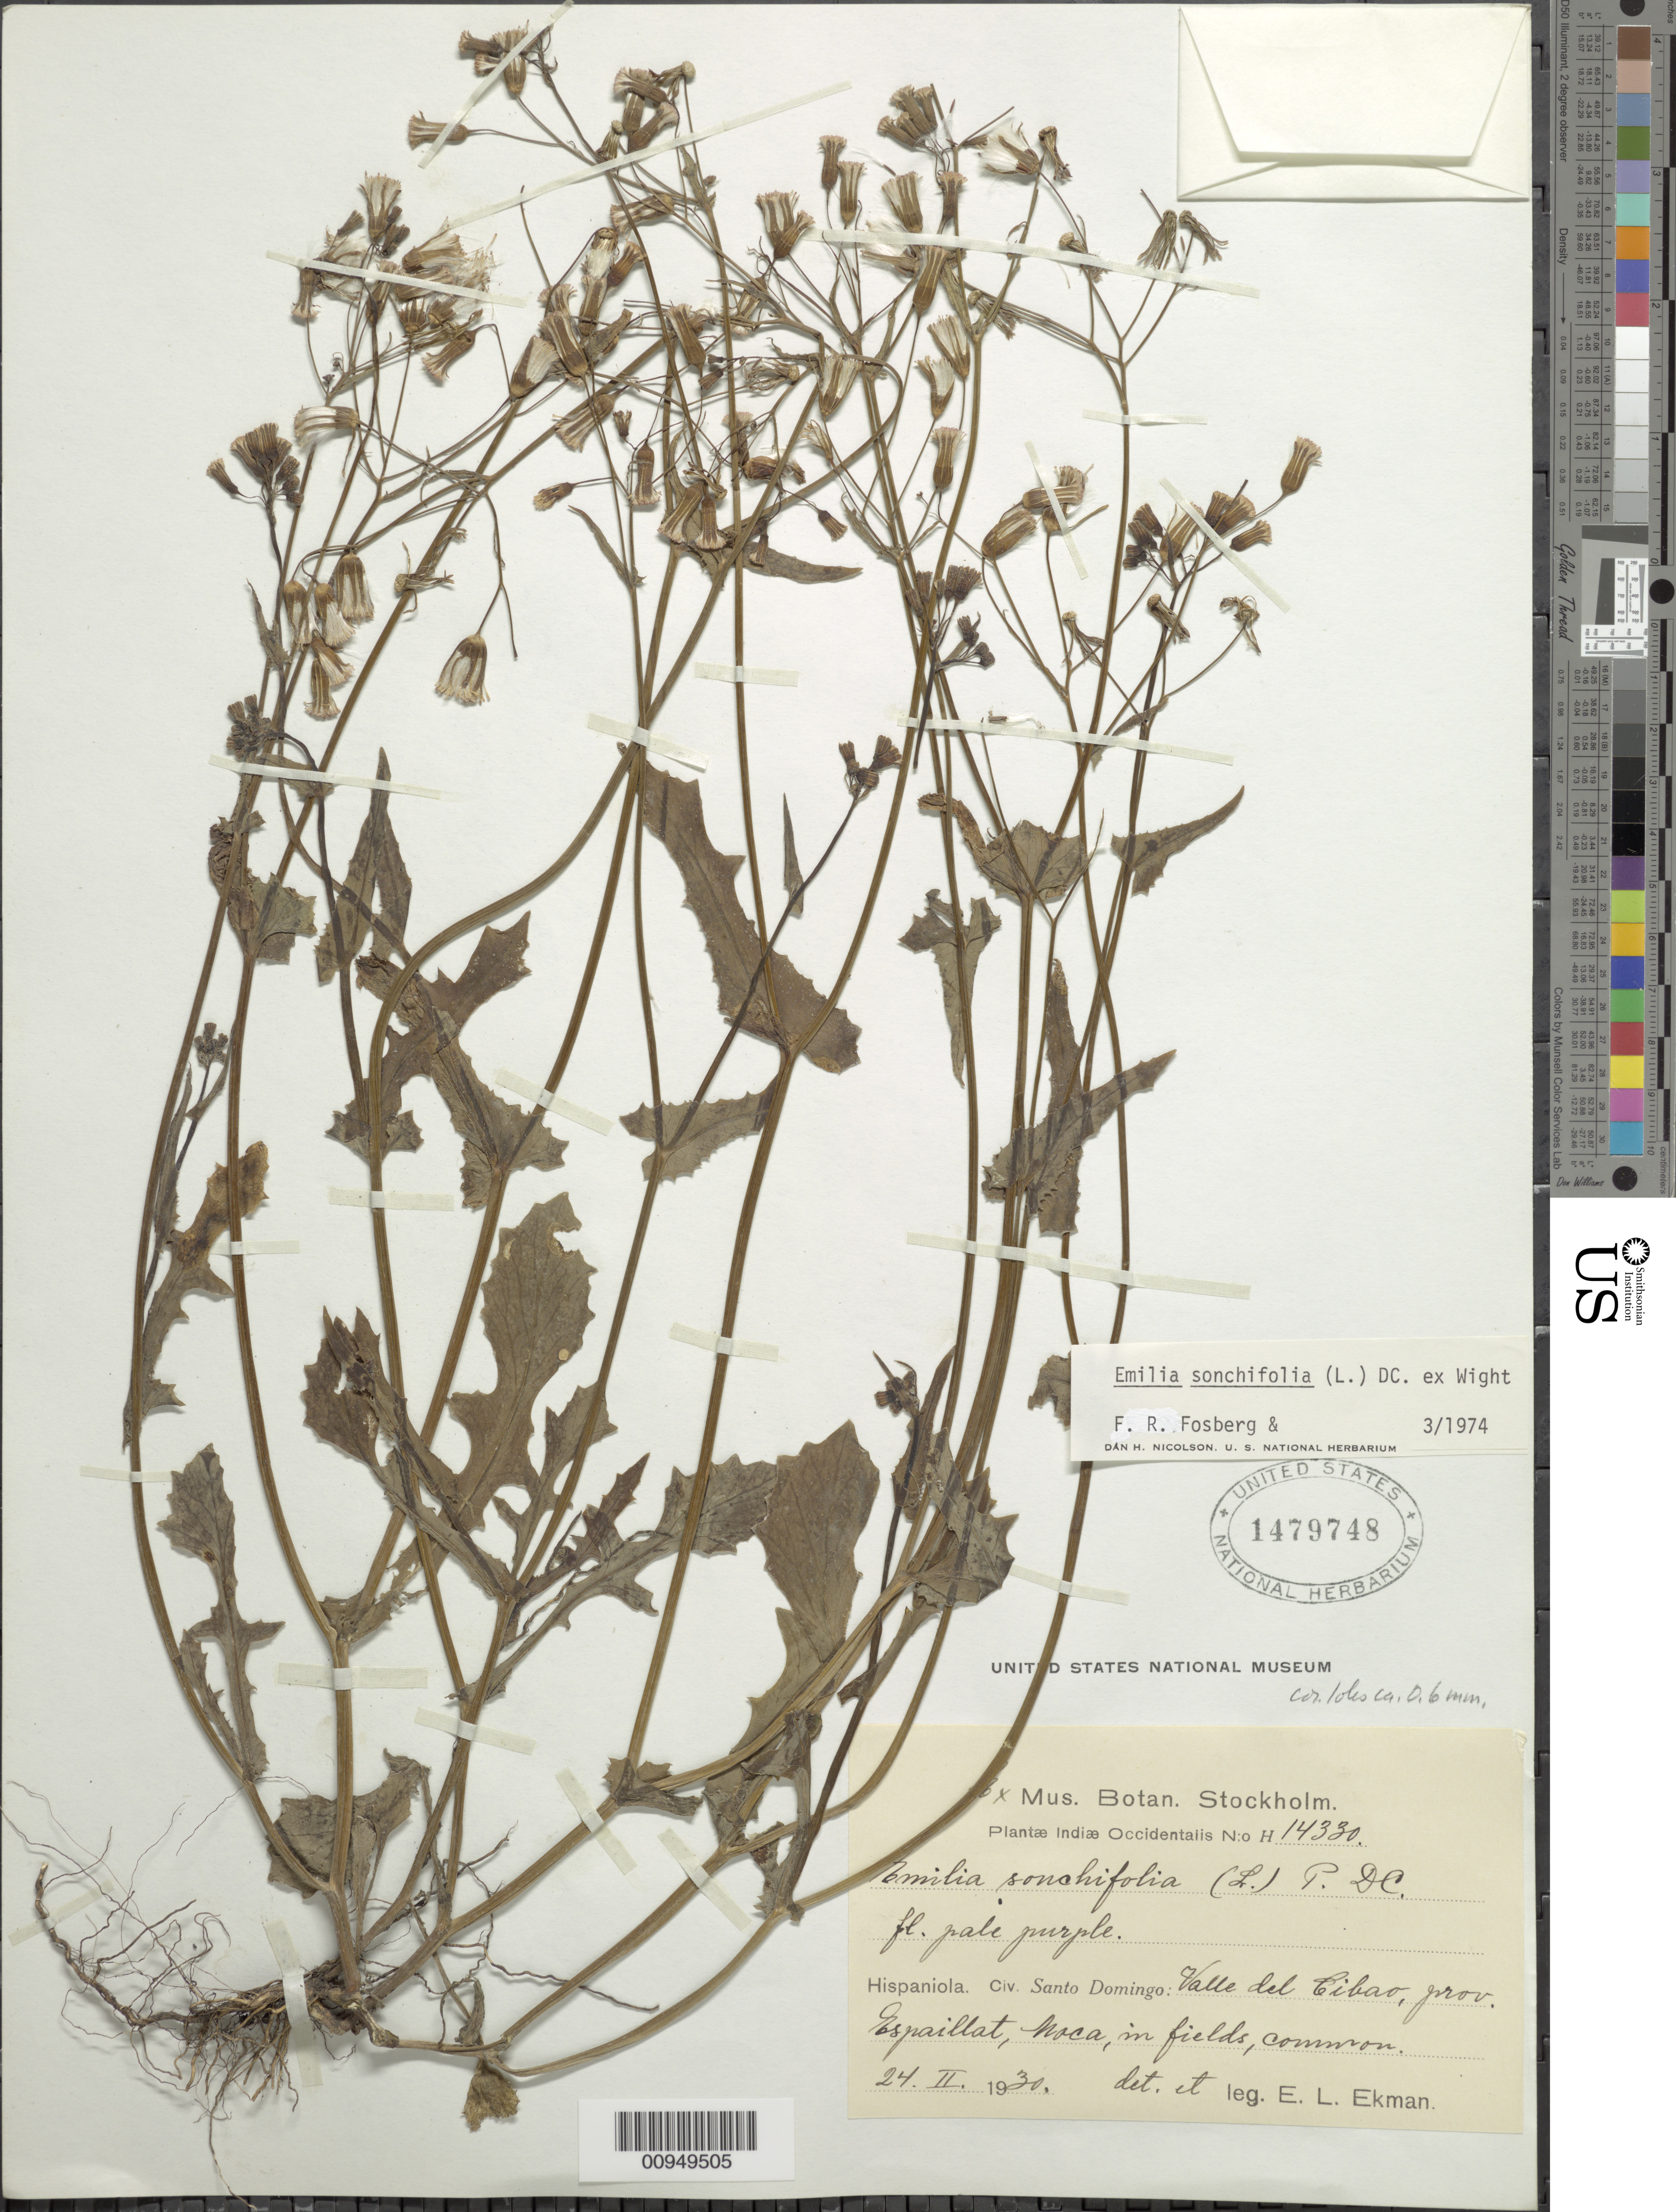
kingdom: Plantae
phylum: Tracheophyta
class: Magnoliopsida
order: Asterales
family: Asteraceae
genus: Emilia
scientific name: Emilia sonchifolia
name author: (L.) DC.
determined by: Fosberg, F. R.; Nicolson, D. H.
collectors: E. L. Ekman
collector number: H 14330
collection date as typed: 24 Feb 1930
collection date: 1930-02-24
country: Dominican Republic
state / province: Espaillat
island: Hispaniola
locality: Valle del Cibao, Moca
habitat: In fields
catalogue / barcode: US 1479748